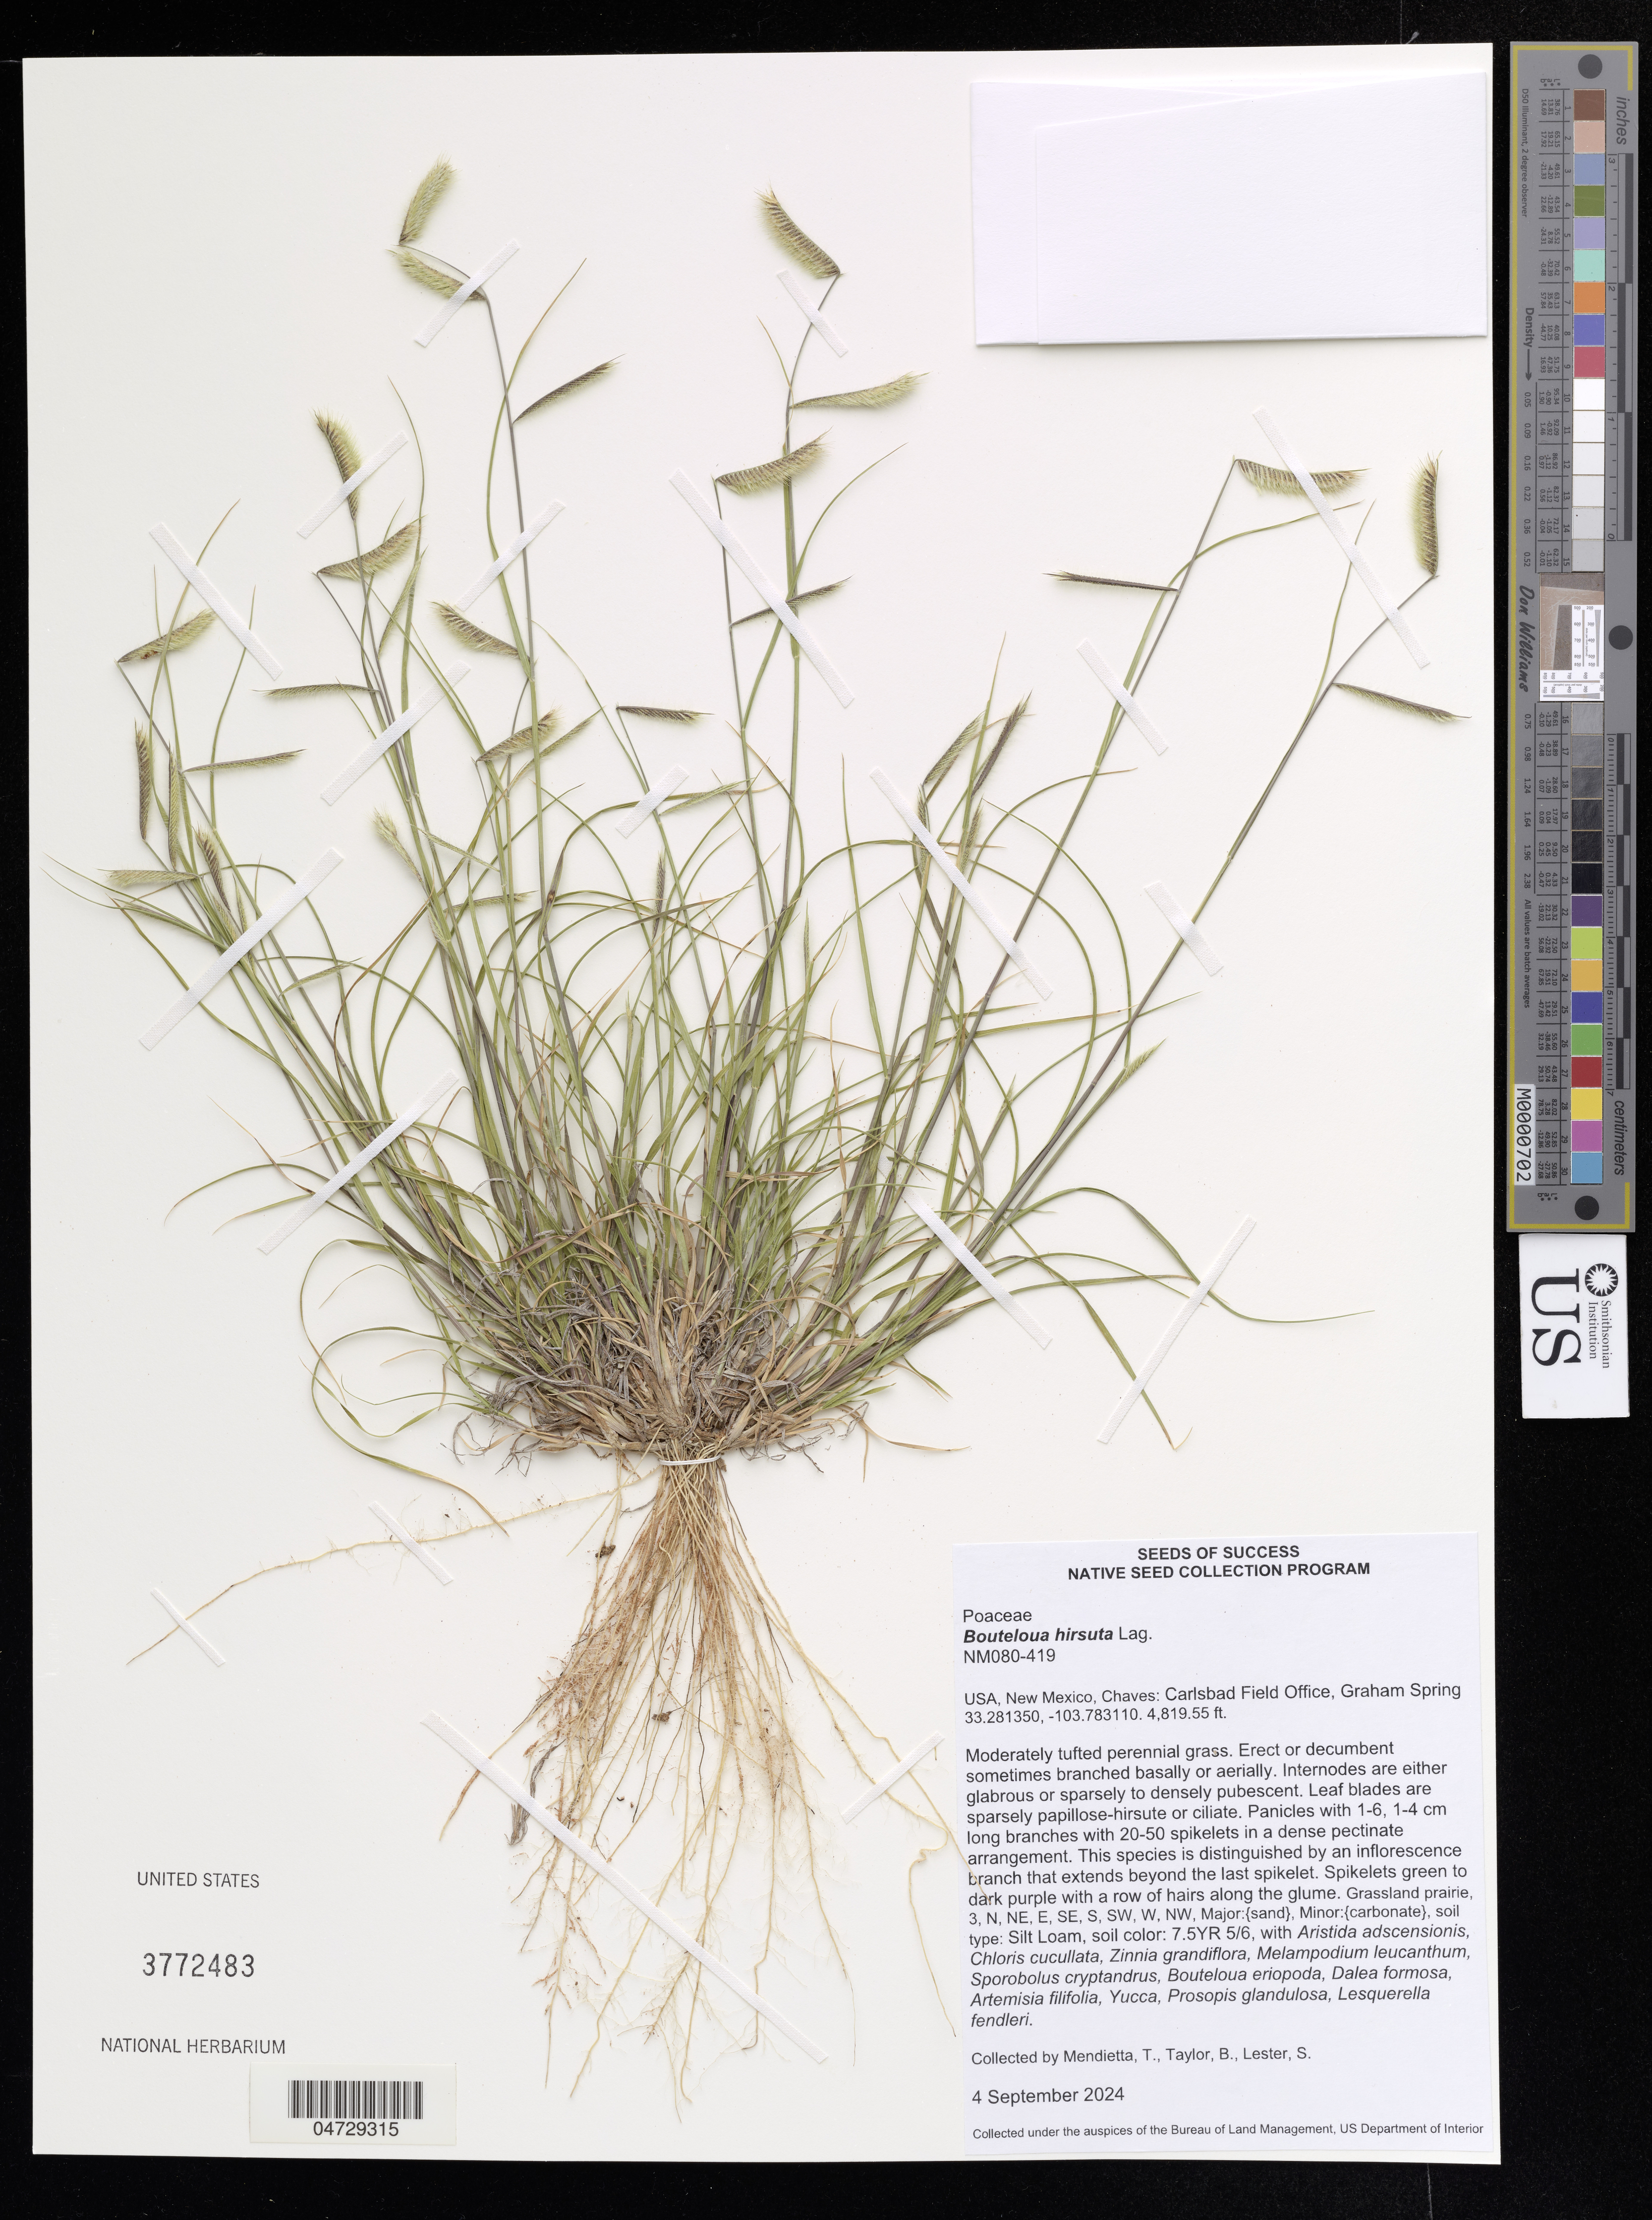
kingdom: Plantae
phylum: Tracheophyta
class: Liliopsida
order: Poales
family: Poaceae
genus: Bouteloua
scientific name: Bouteloua hirsuta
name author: Lag.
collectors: T. Mendietta, B. Taylor & S. Lester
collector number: NM080-419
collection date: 2024-09-04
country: United States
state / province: New Mexico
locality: Chaves: Carlsbad Field Office, Graham Spring.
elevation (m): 1469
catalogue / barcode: US 3772483